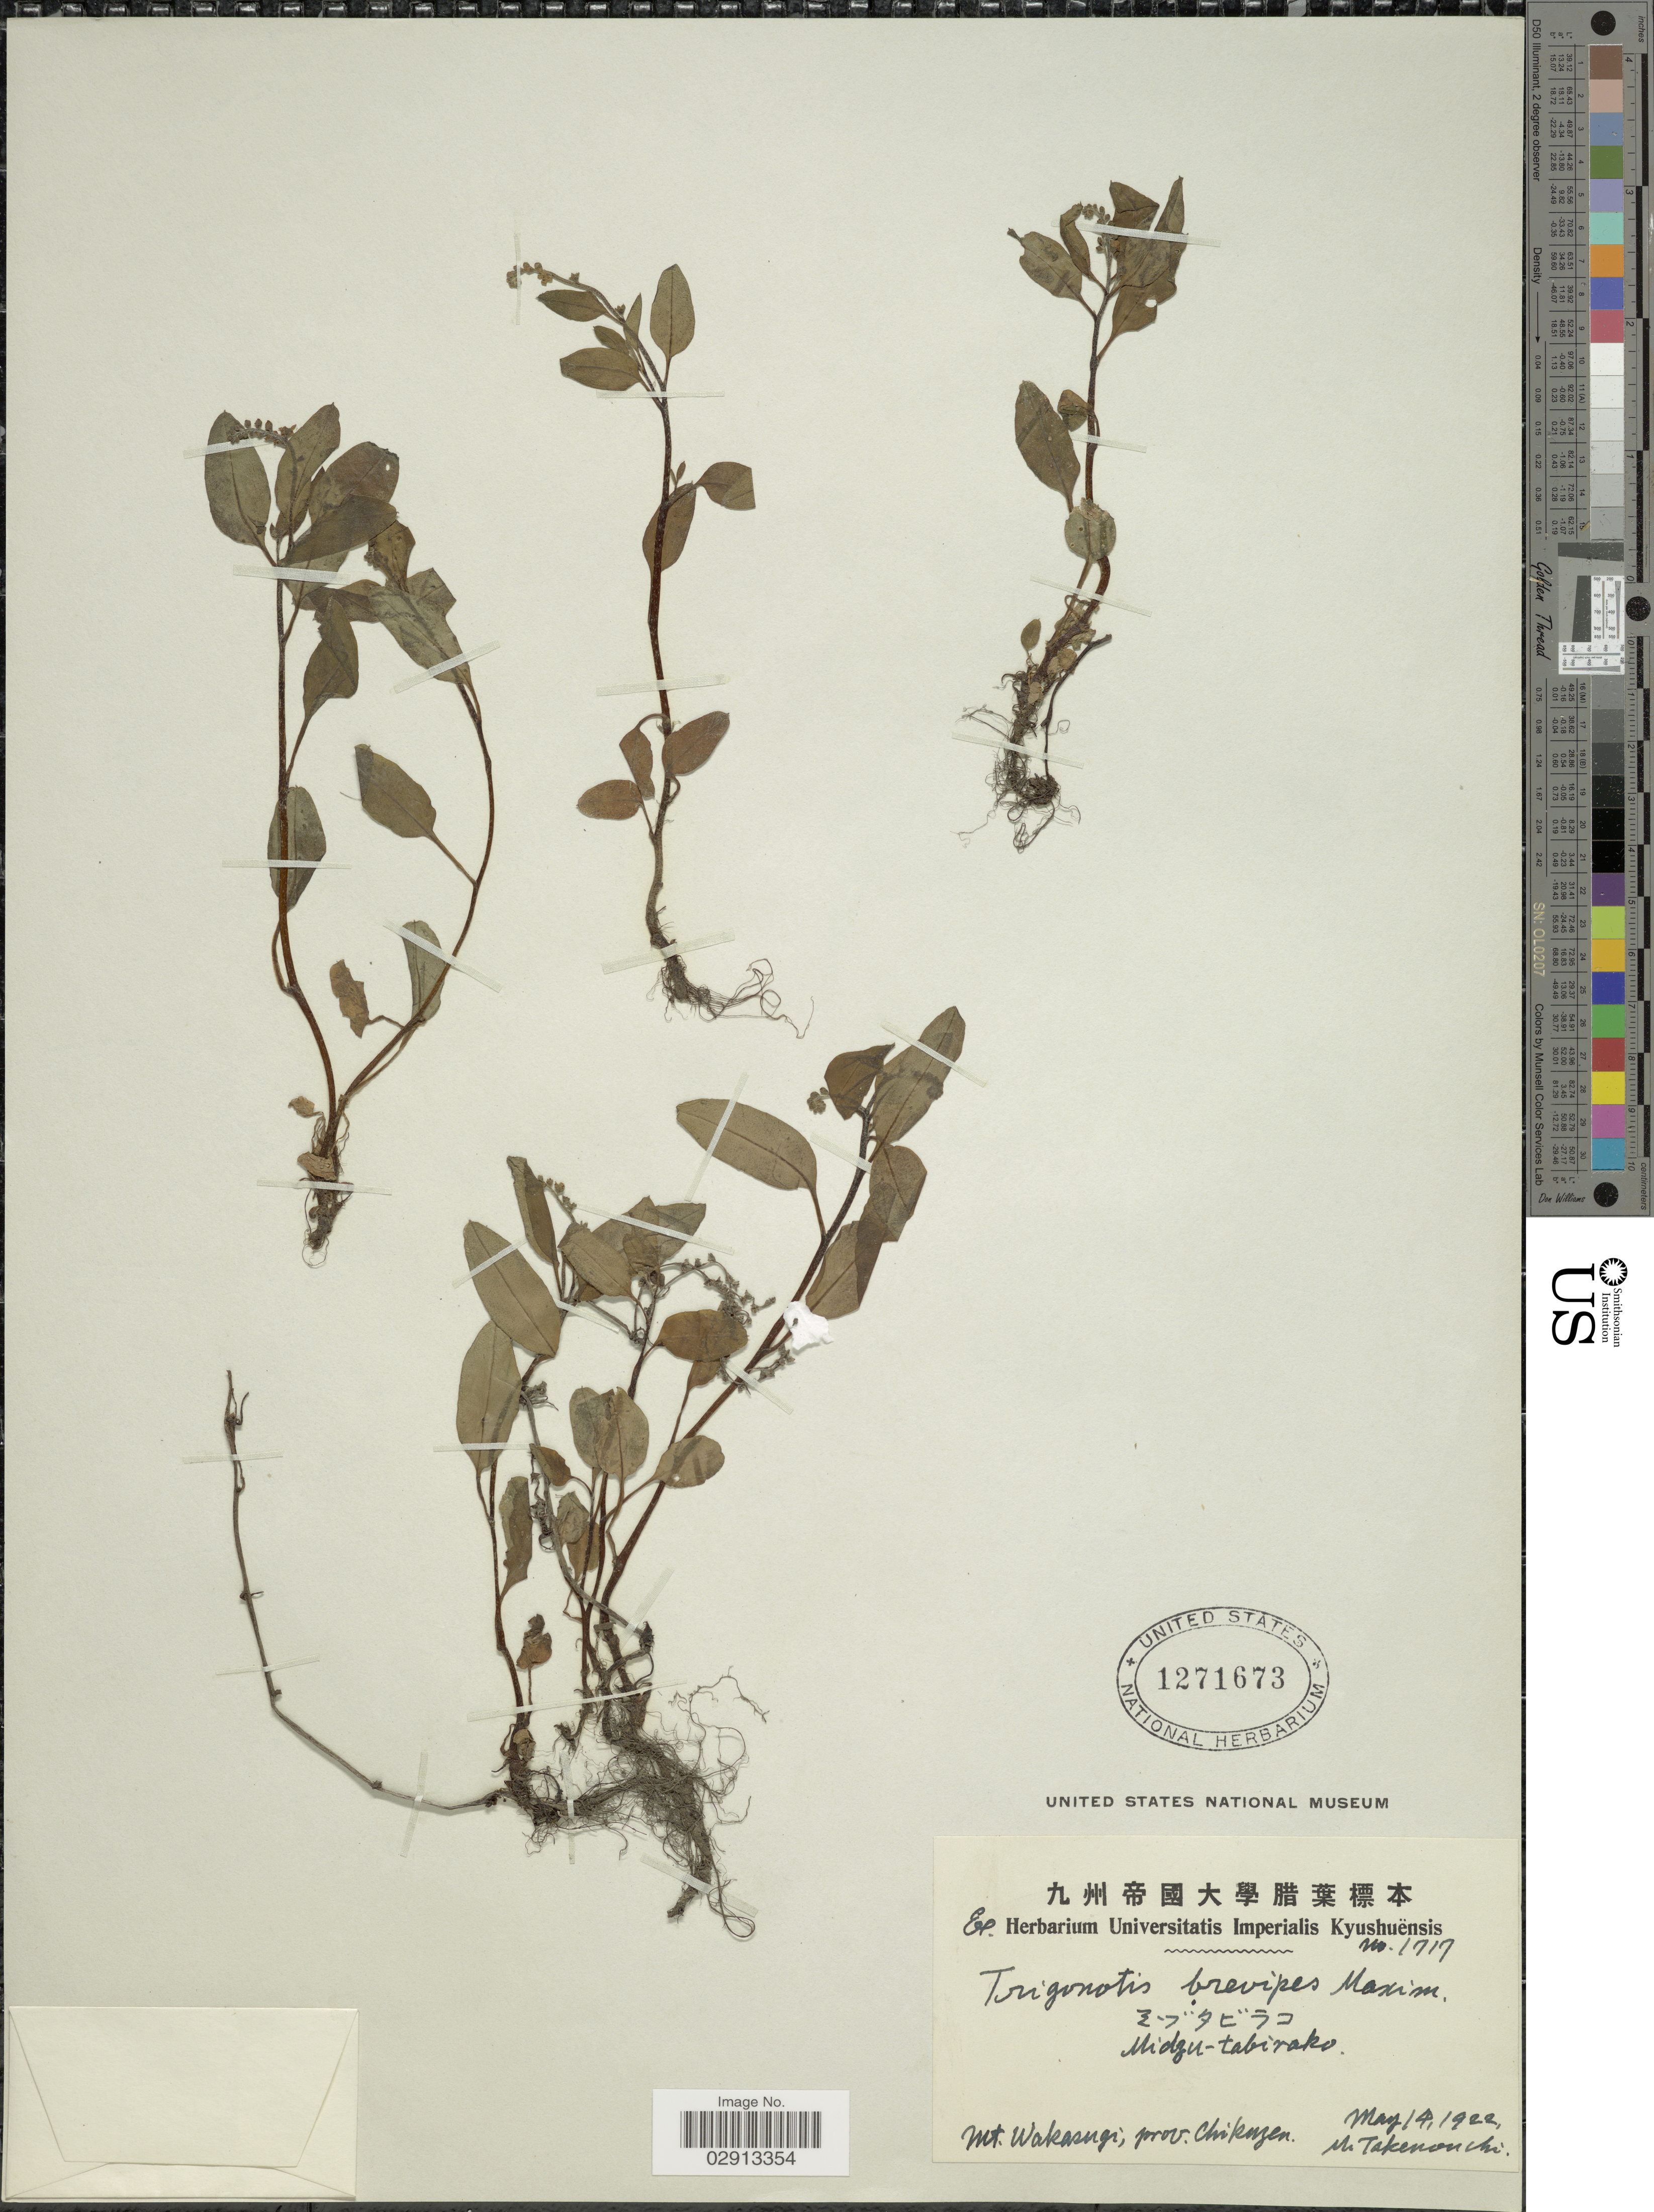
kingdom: Plantae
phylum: Tracheophyta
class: Magnoliopsida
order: Boraginales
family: Boraginaceae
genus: Trigonotis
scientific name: Trigonotis brevipes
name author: Maxim.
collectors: M. Takenonchi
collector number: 1717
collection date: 1922-05-14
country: Japan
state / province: Hukuoka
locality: Mt. Wakasugi: Prov. Chikuzen.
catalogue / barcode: US 1271673